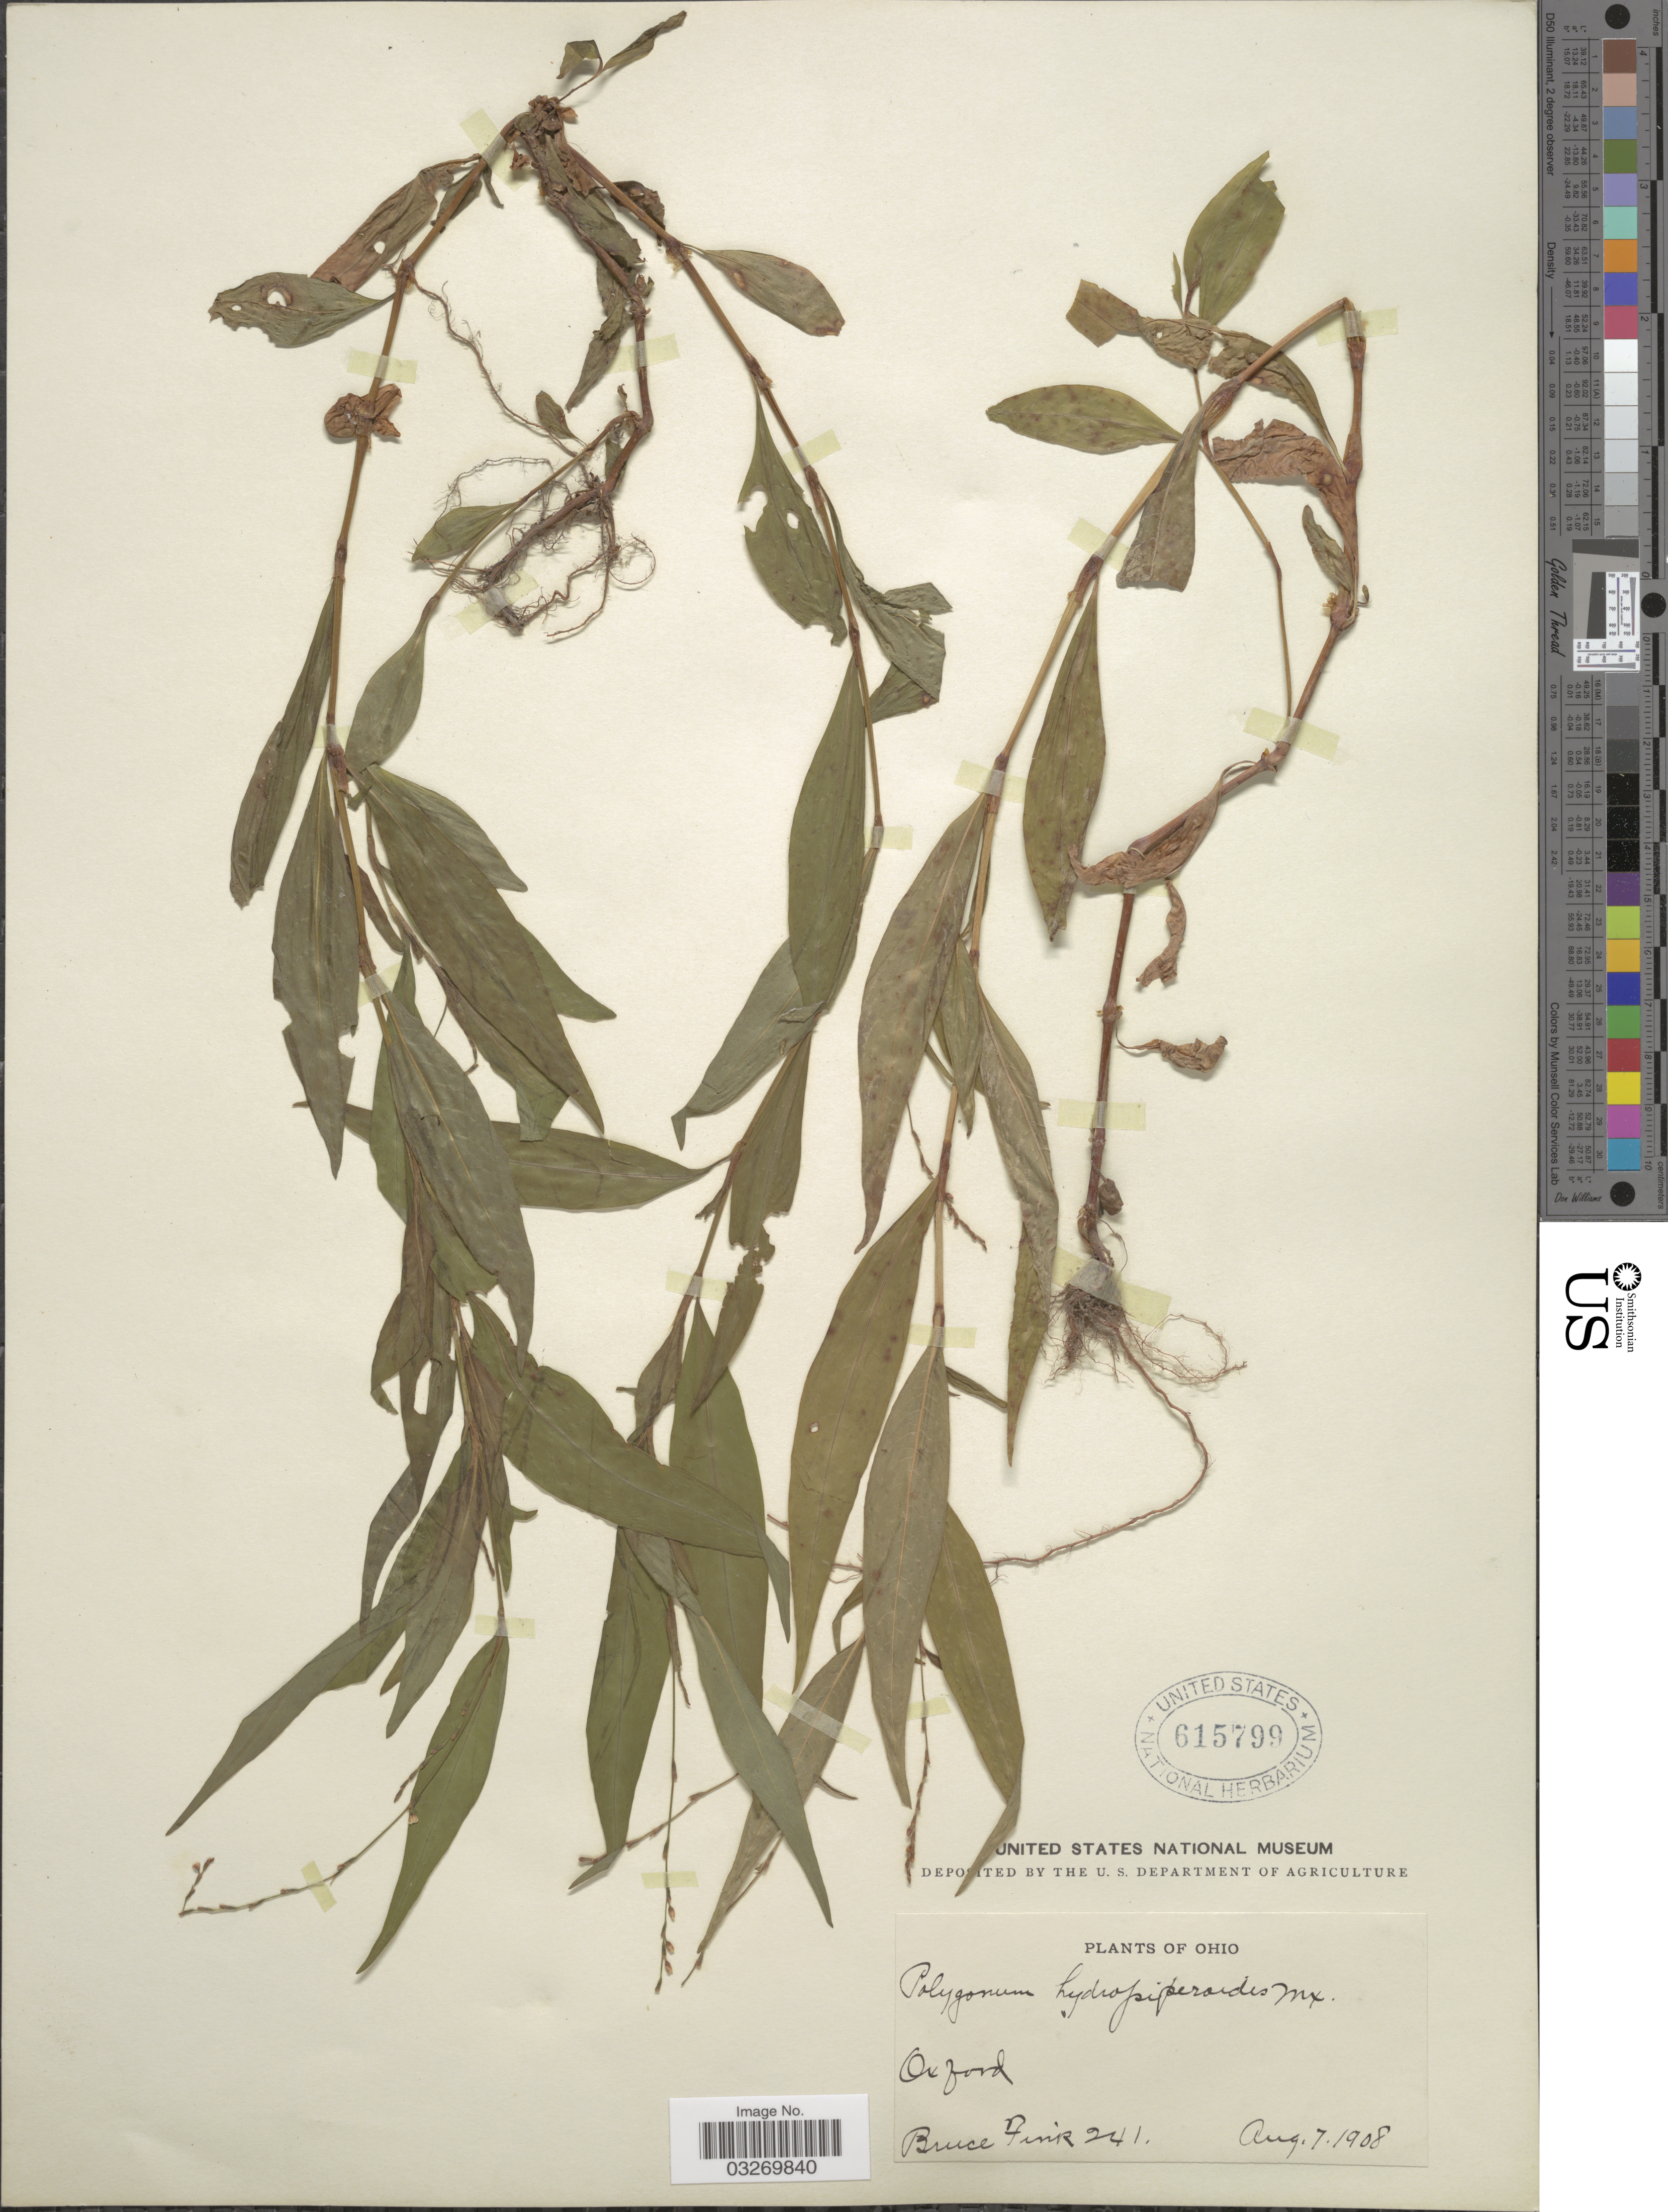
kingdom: Plantae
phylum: Tracheophyta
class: Magnoliopsida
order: Caryophyllales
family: Polygonaceae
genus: Persicaria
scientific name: Persicaria punctata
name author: (Elliott) Small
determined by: Atha, D. E.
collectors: B. Fink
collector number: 241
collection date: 1908-08-07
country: United States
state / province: Ohio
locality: Oxford.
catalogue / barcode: US 615799